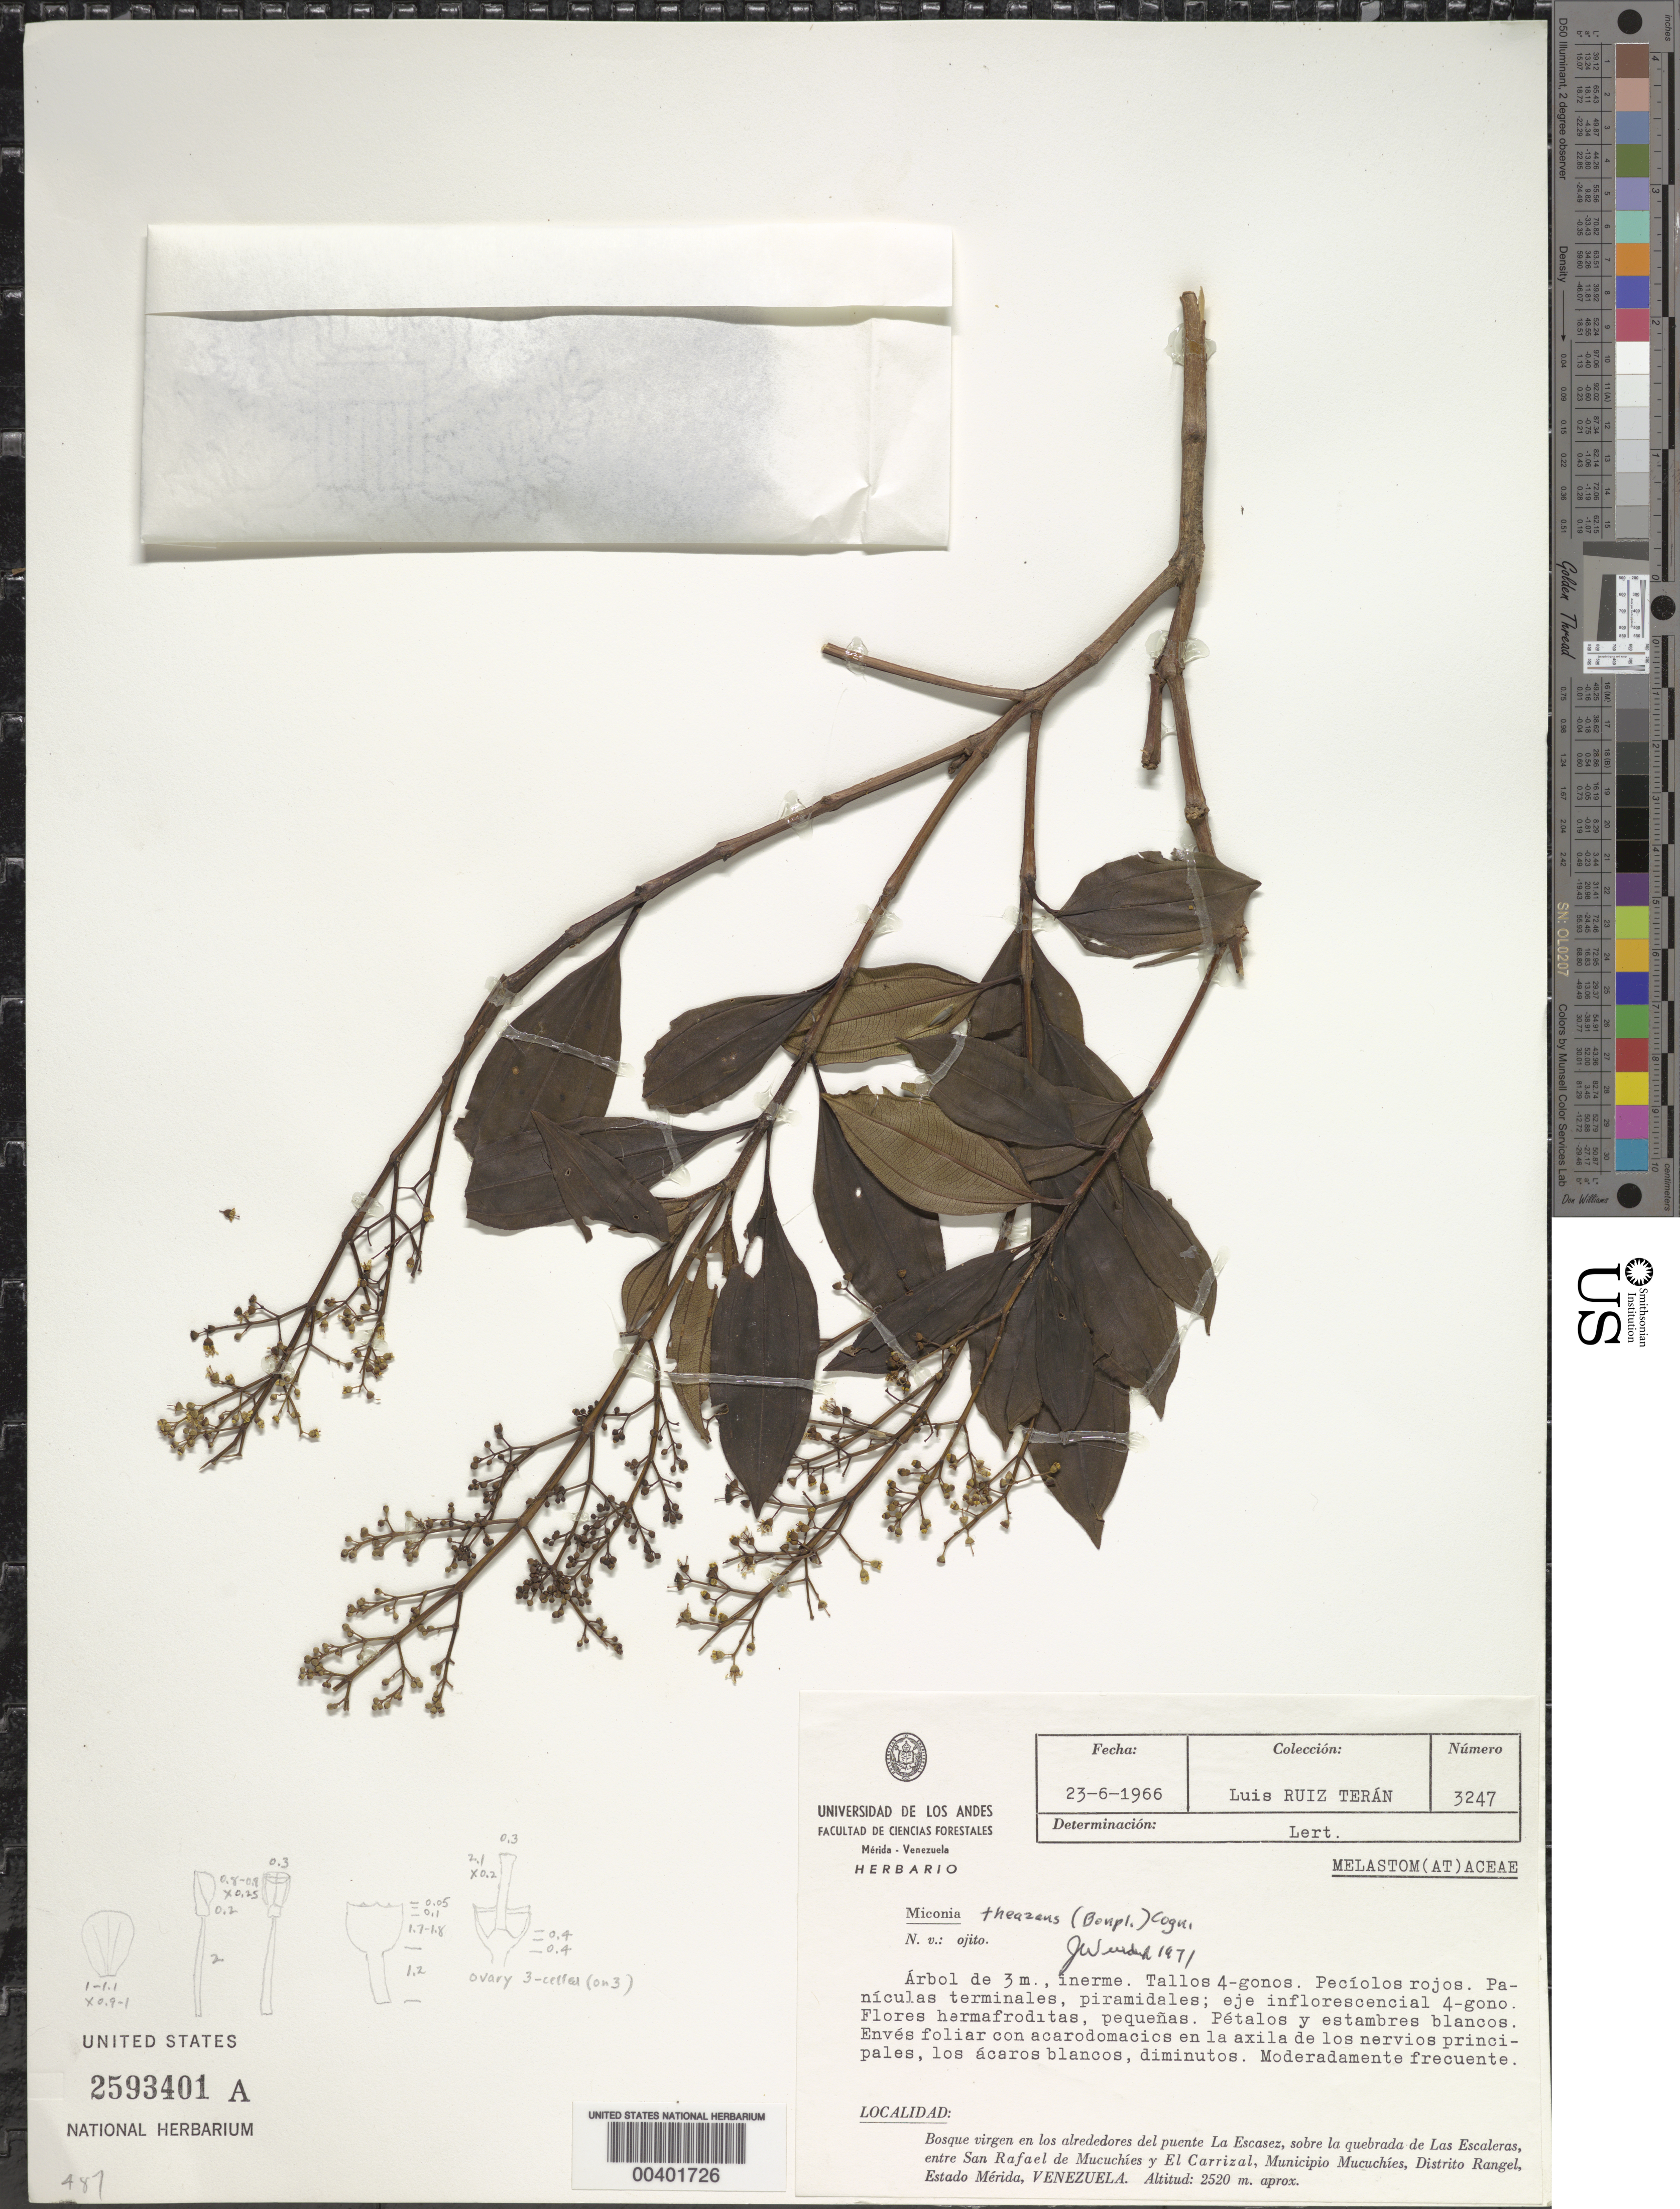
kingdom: Plantae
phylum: Tracheophyta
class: Magnoliopsida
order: Myrtales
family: Melastomataceae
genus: Miconia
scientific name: Miconia theizans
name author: (Bonpl.) Cogn.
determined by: Wurdack, John J., (US), US (UNITED STATES)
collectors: L. E. Ruíz-Terán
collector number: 3247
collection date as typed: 23 Jun 1966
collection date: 1966-06-23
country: Venezuela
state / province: Mérida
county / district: Rangel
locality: Alrededores del puente La Escasez, sobre la quebrada de Las Escaleras, entre San Rafael de Mucuchíes y El Carrizal. Escasez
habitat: Bosque virgen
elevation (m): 2520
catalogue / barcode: US 2593401A